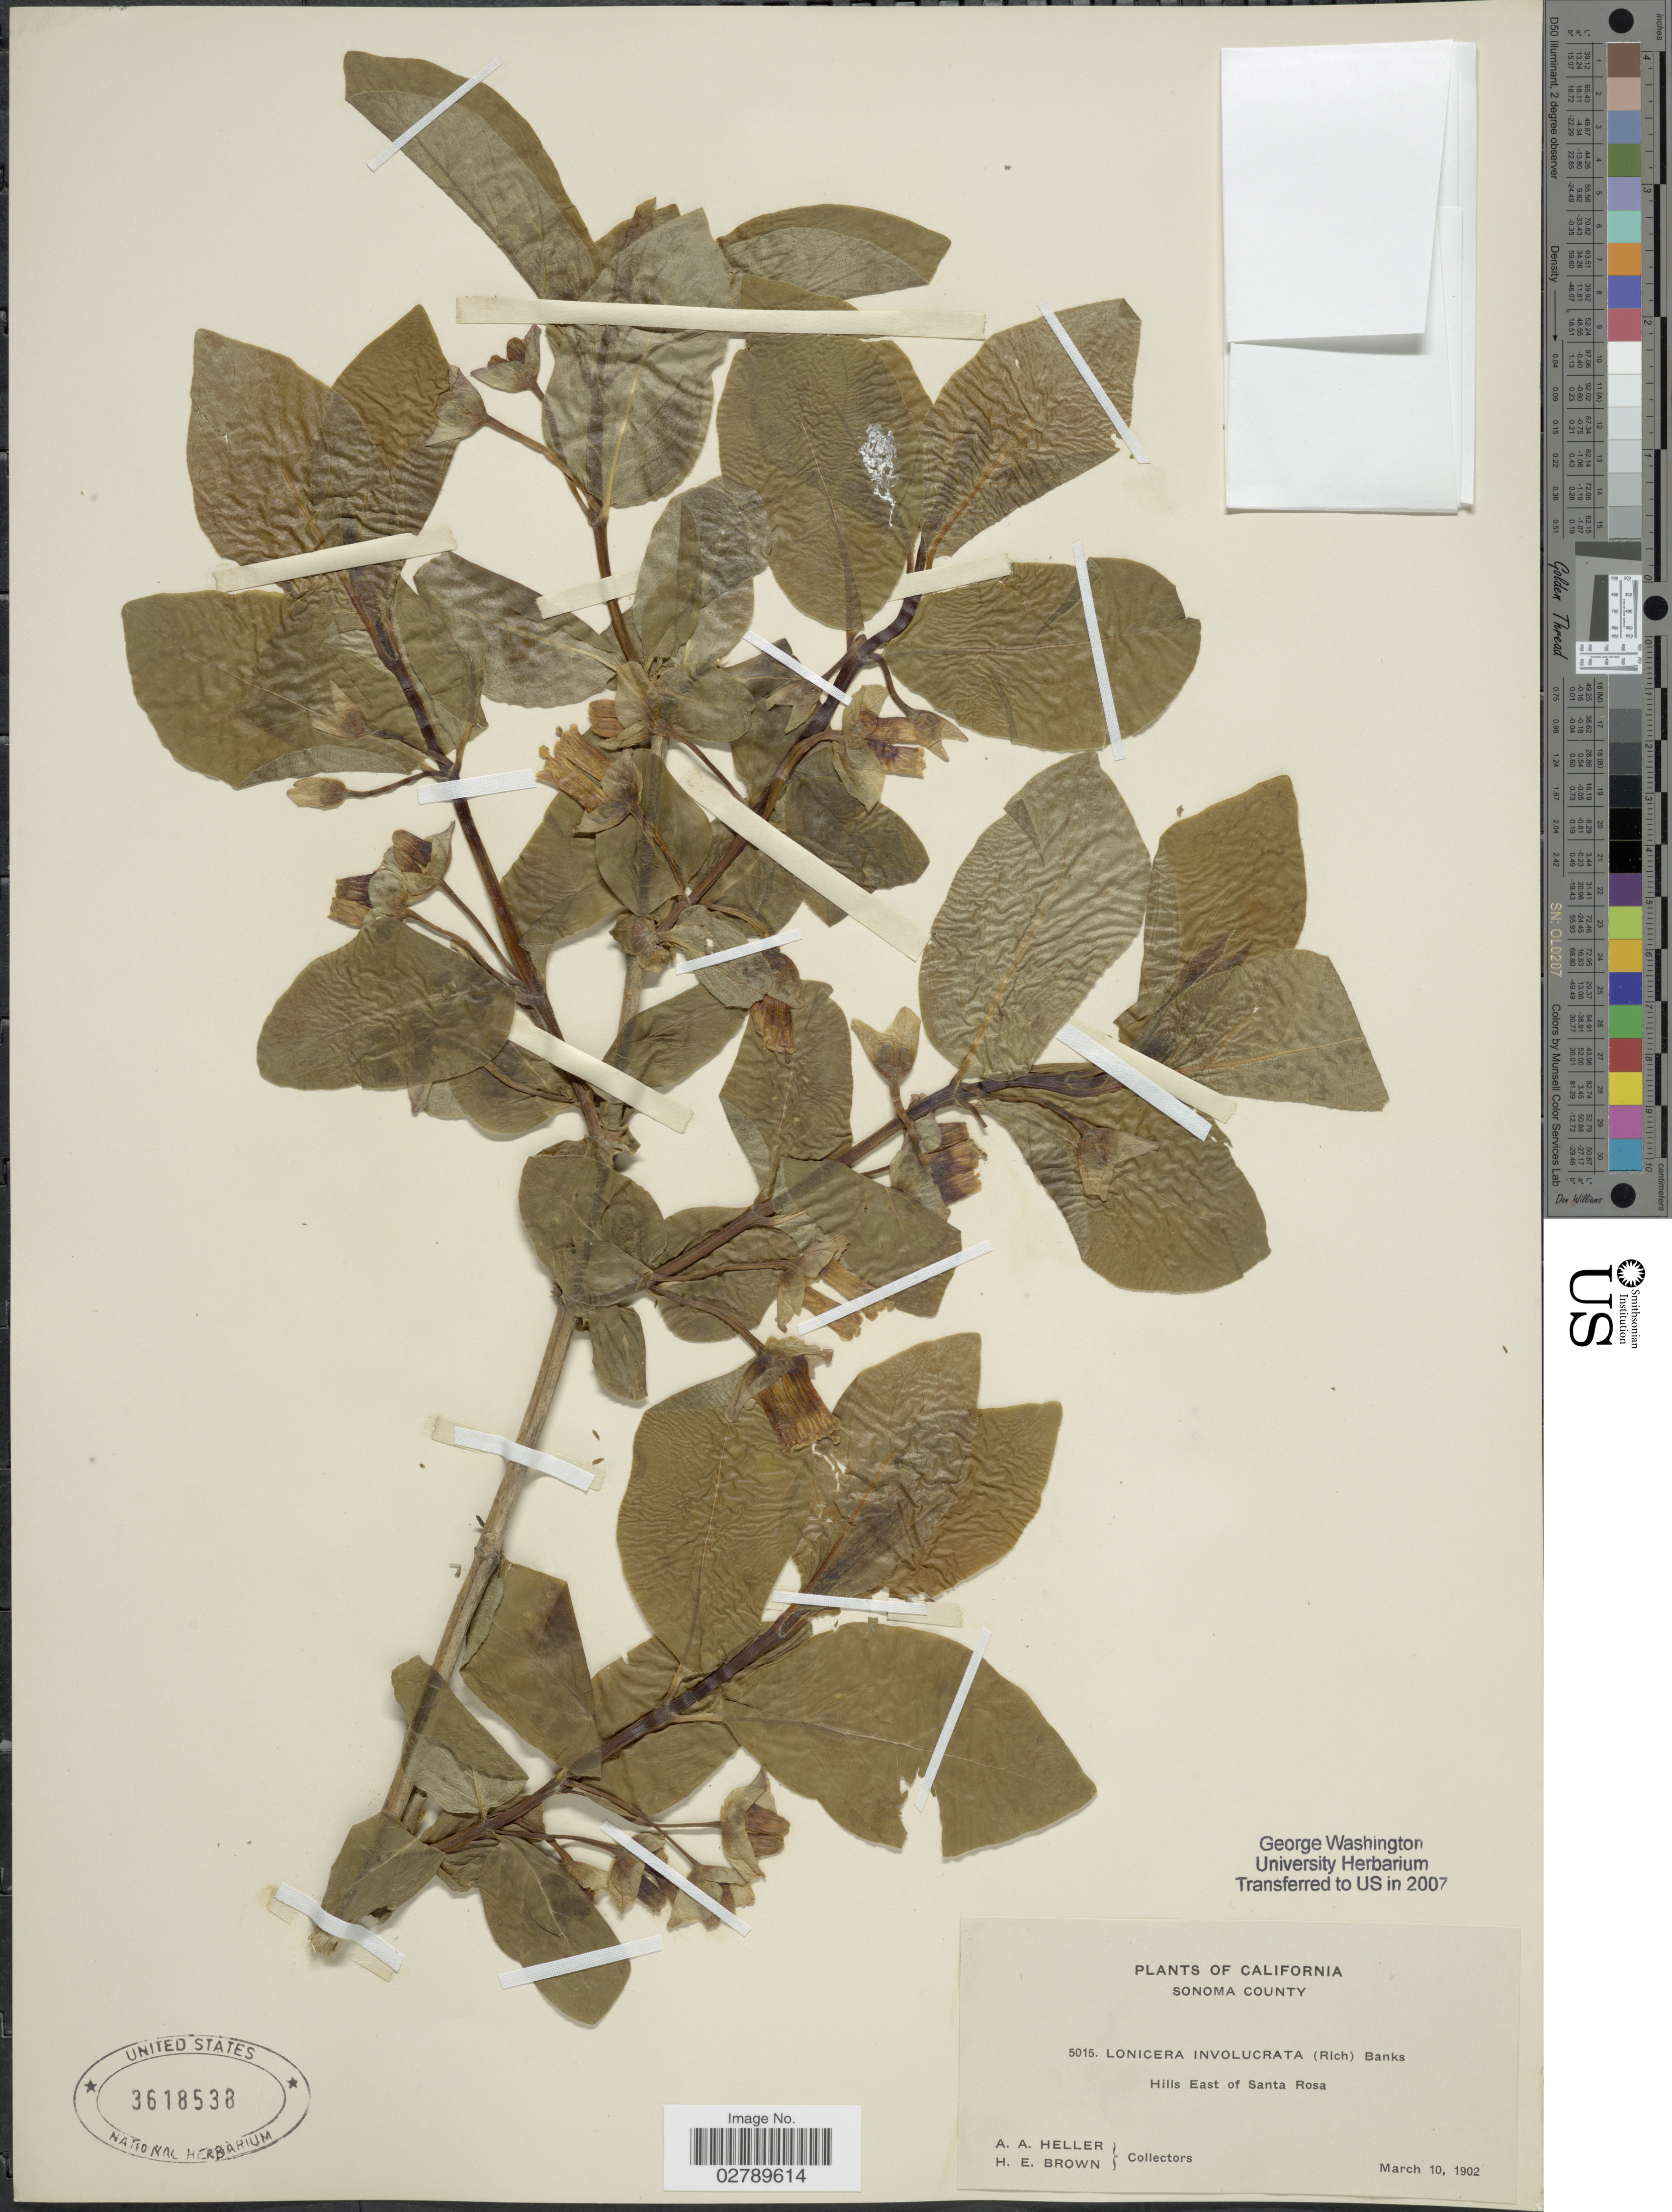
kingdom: Plantae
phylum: Tracheophyta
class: Magnoliopsida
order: Dipsacales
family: Caprifoliaceae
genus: Lonicera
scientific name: Lonicera involucrata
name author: (Richardson) Banks ex Spreng.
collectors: A. A. Heller & H. E. Brown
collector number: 5015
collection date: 1902-03-10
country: United States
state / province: California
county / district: Sonoma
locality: Sonoma County. Hills East of Santa Rosa.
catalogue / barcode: US 3618538